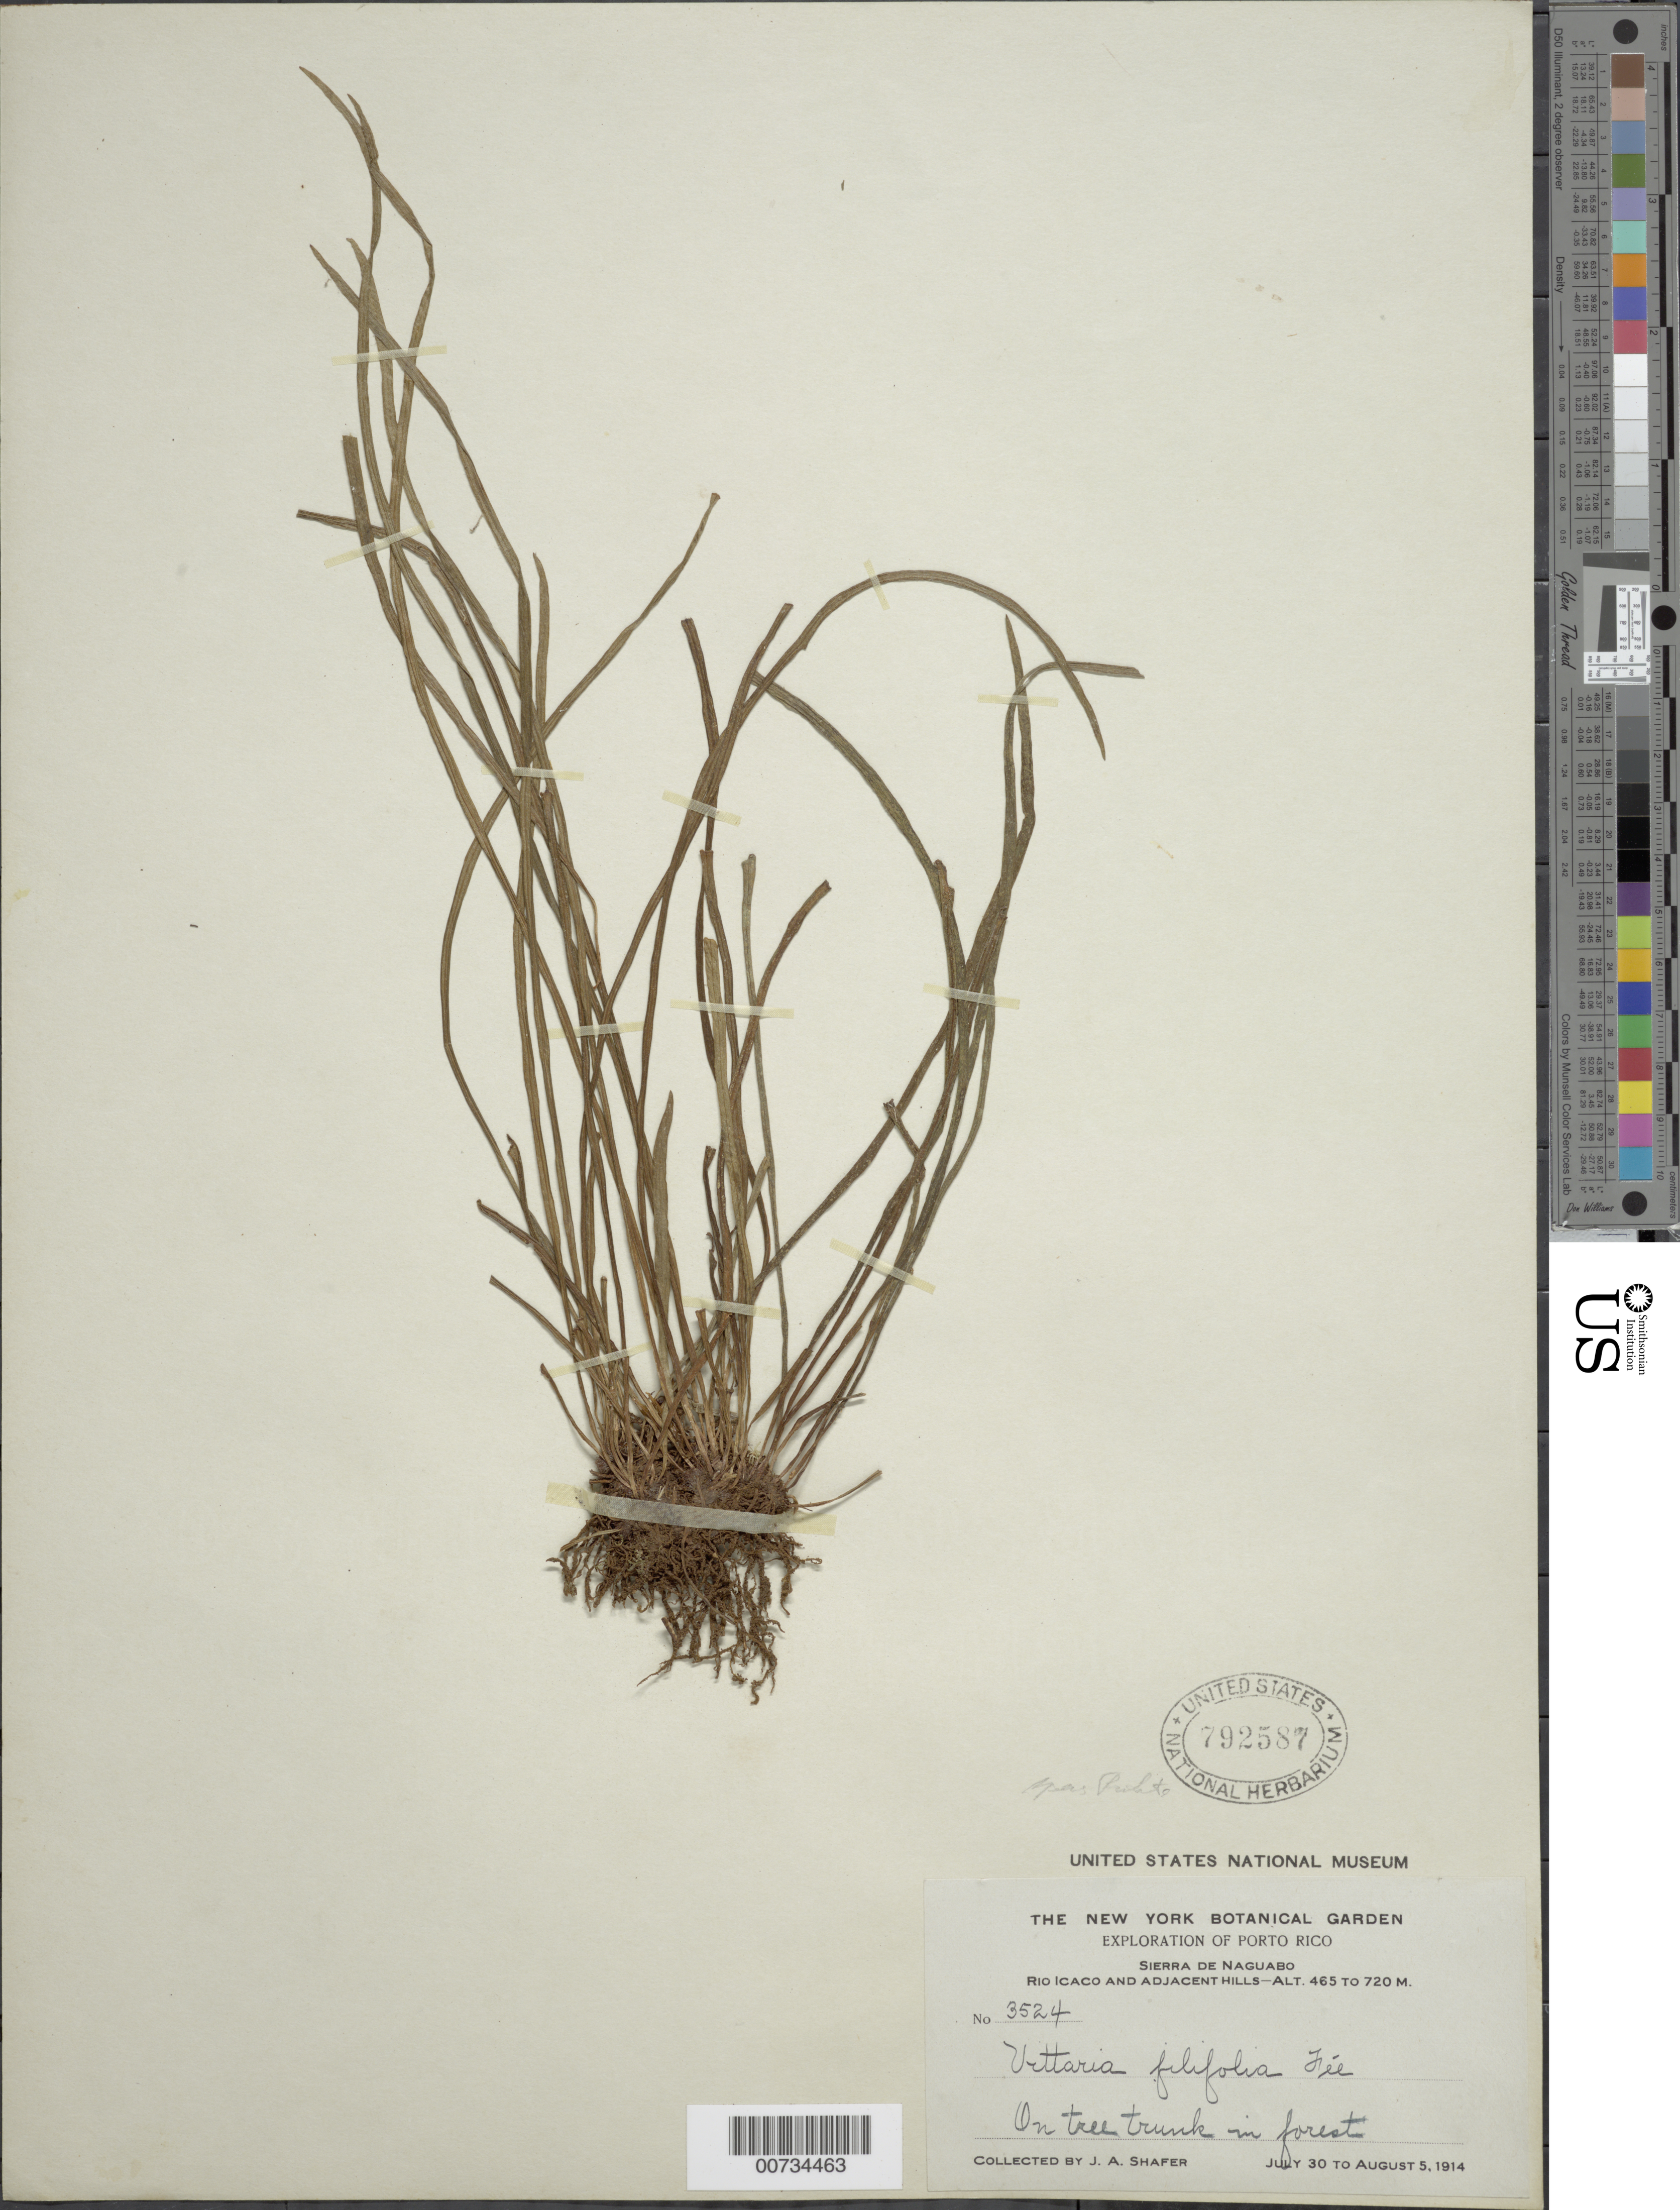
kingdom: Plantae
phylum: Tracheophyta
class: Polypodiopsida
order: Polypodiales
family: Pteridaceae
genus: Vittaria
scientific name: Vittaria lineata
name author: (L.) Sm.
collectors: J. A. Shafer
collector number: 3524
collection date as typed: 30 Jul 1914 to 05 Aug 1914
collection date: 1914-07-30/1914-08-05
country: Puerto Rico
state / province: Naguabo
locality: Sierra de Naguabo, Rio Icaco and Adjacent hills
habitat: On tree trunk in forest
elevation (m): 465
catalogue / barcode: US 792587